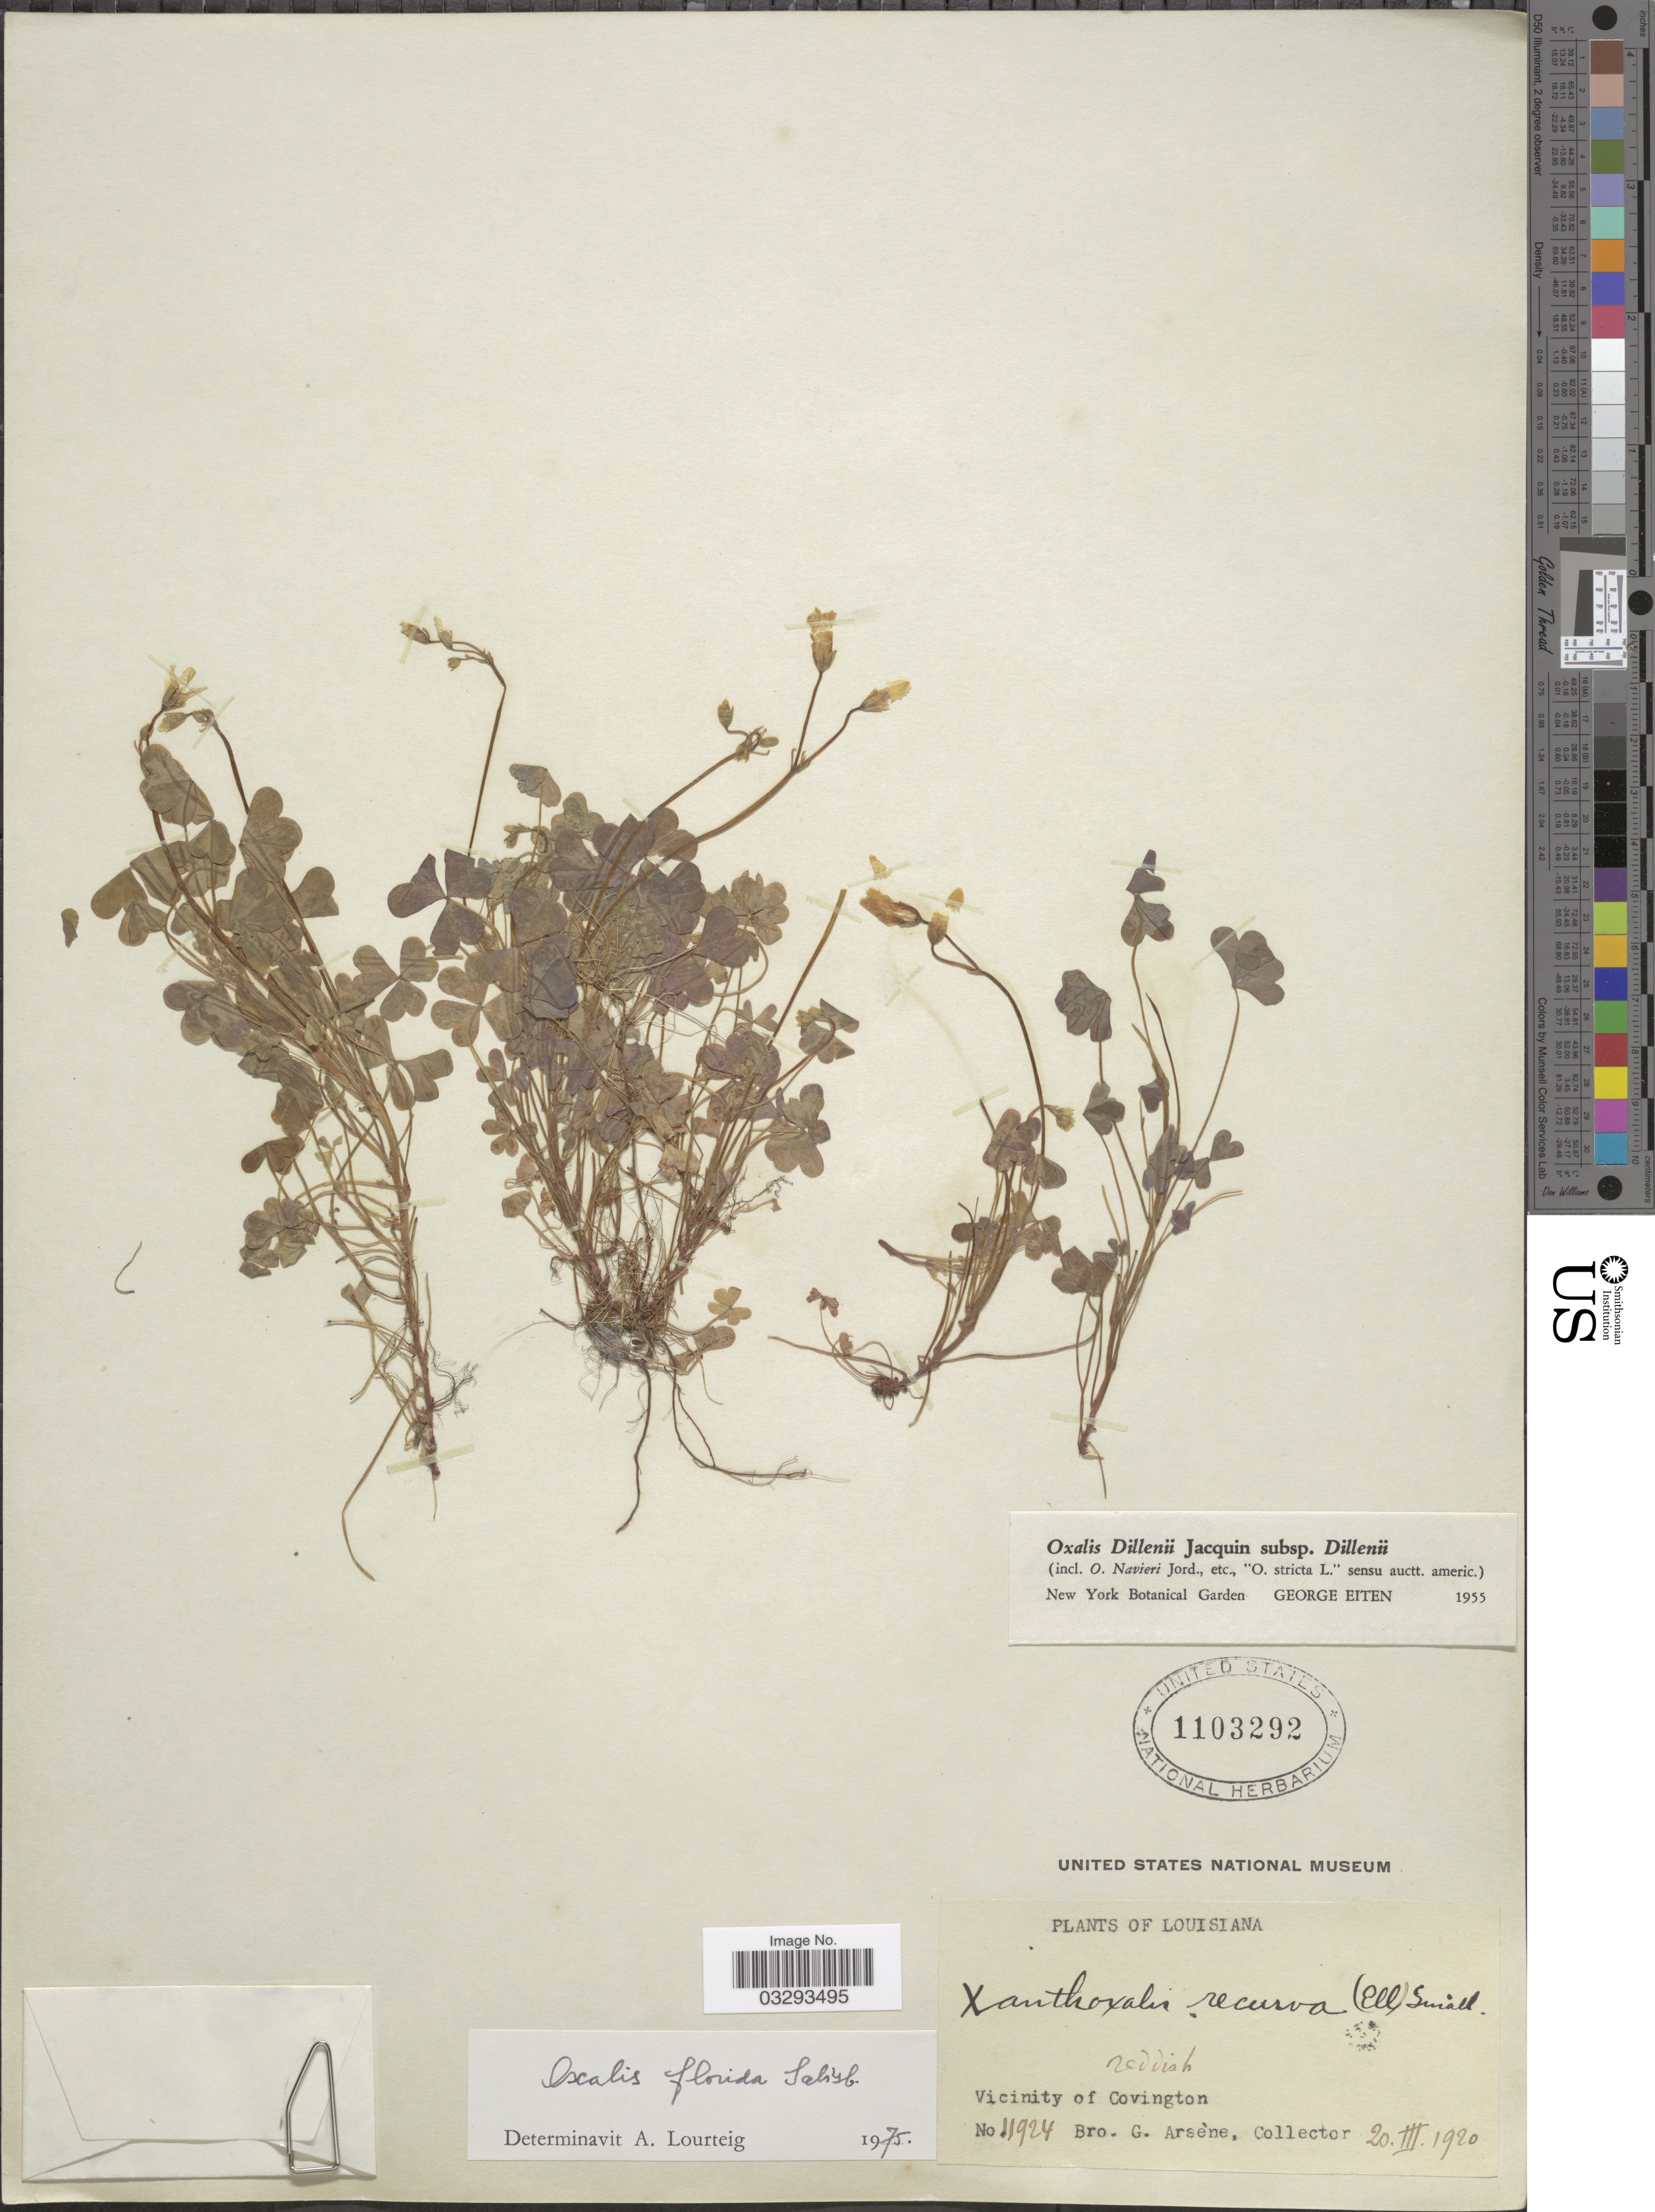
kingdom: Plantae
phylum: Tracheophyta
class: Magnoliopsida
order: Oxalidales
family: Oxalidaceae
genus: Oxalis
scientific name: Oxalis florida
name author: Salisb.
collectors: Bro. G. Arsène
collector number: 11924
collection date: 1920-03-20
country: United States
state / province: Louisiana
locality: Vicinity of Covington.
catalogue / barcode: US 1103292